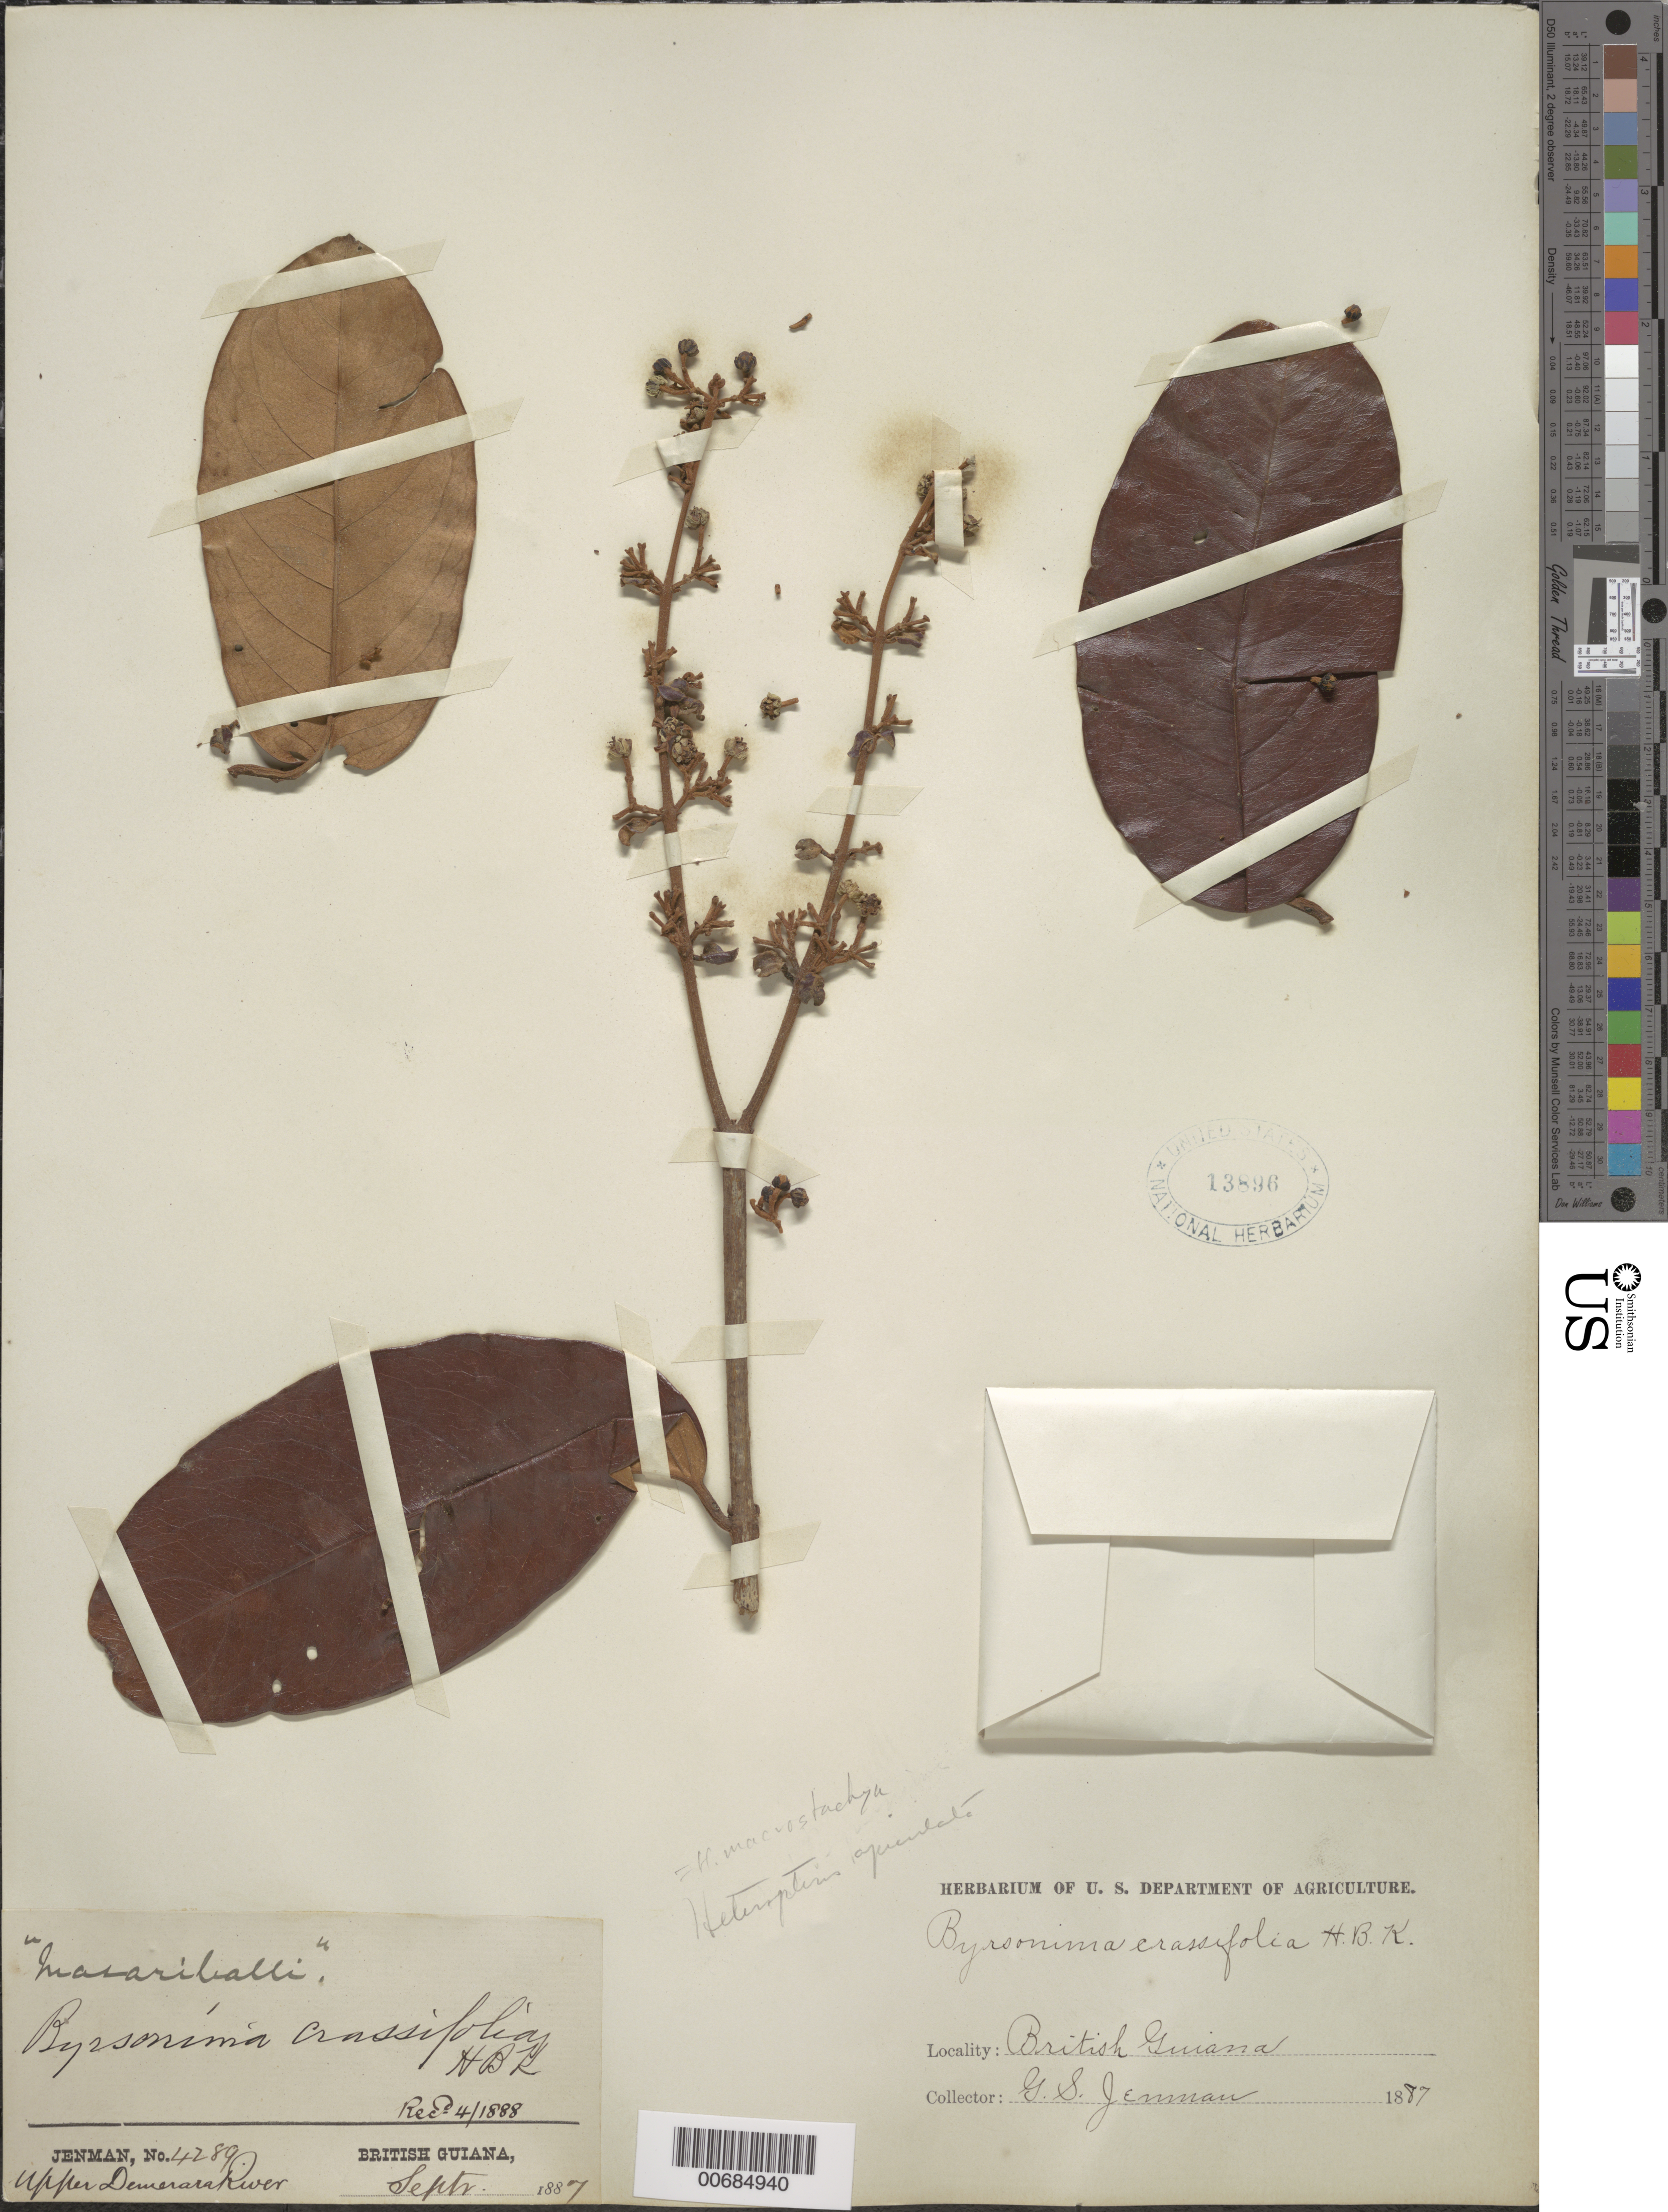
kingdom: Plantae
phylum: Tracheophyta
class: Magnoliopsida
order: Malpighiales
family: Malpighiaceae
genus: Heteropterys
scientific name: Heteropterys macrostachya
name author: A. Juss.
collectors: G. S. Jenman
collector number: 4289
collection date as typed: September 1887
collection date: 1887-09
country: Guyana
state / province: U. Demerara-Berbice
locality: Upper Demerara River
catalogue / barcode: US 13896